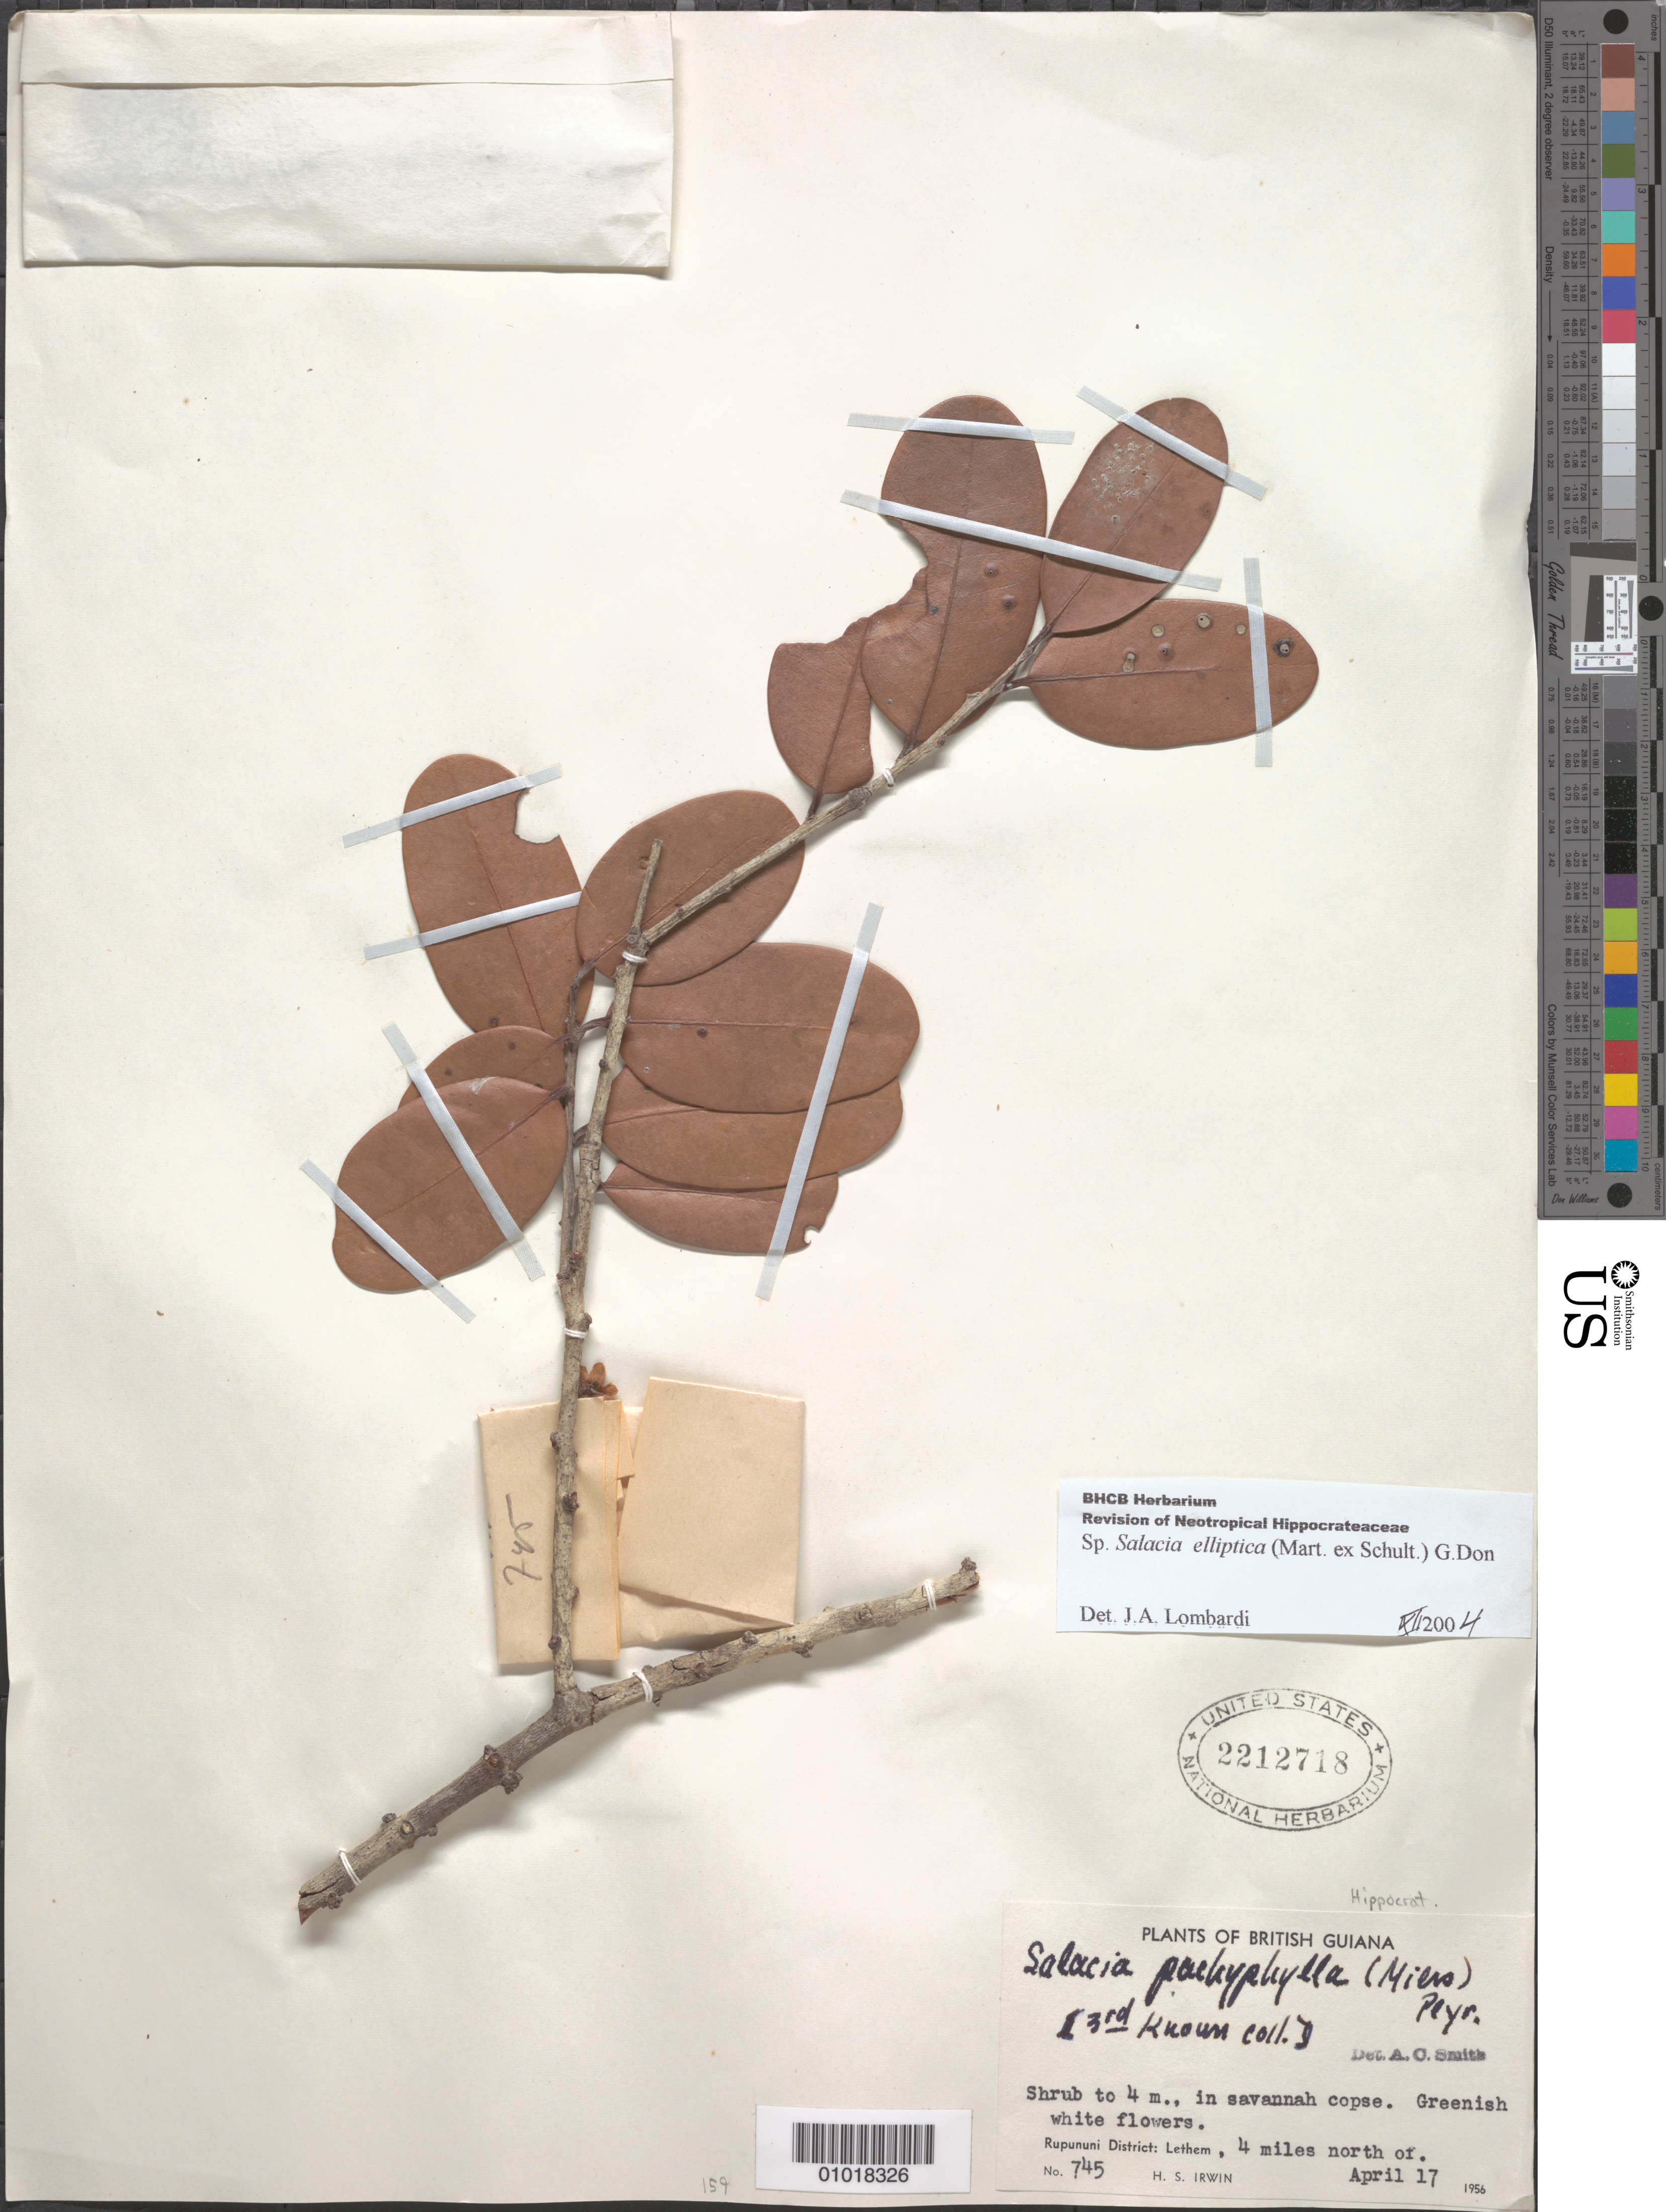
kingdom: Plantae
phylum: Tracheophyta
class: Magnoliopsida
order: Celastrales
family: Celastraceae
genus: Salacia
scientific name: Salacia elliptica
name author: (Mart. ex Schult.) G. Don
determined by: Lombardi, Julio A.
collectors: H. Irwin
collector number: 745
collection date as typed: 17-Apr-56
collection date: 1956-04-17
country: Guyana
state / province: U. Takutu-U. Essequibo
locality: Rupununi Dist., 4 mi. N of Lethem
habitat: Savanna copse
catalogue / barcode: US 2212718